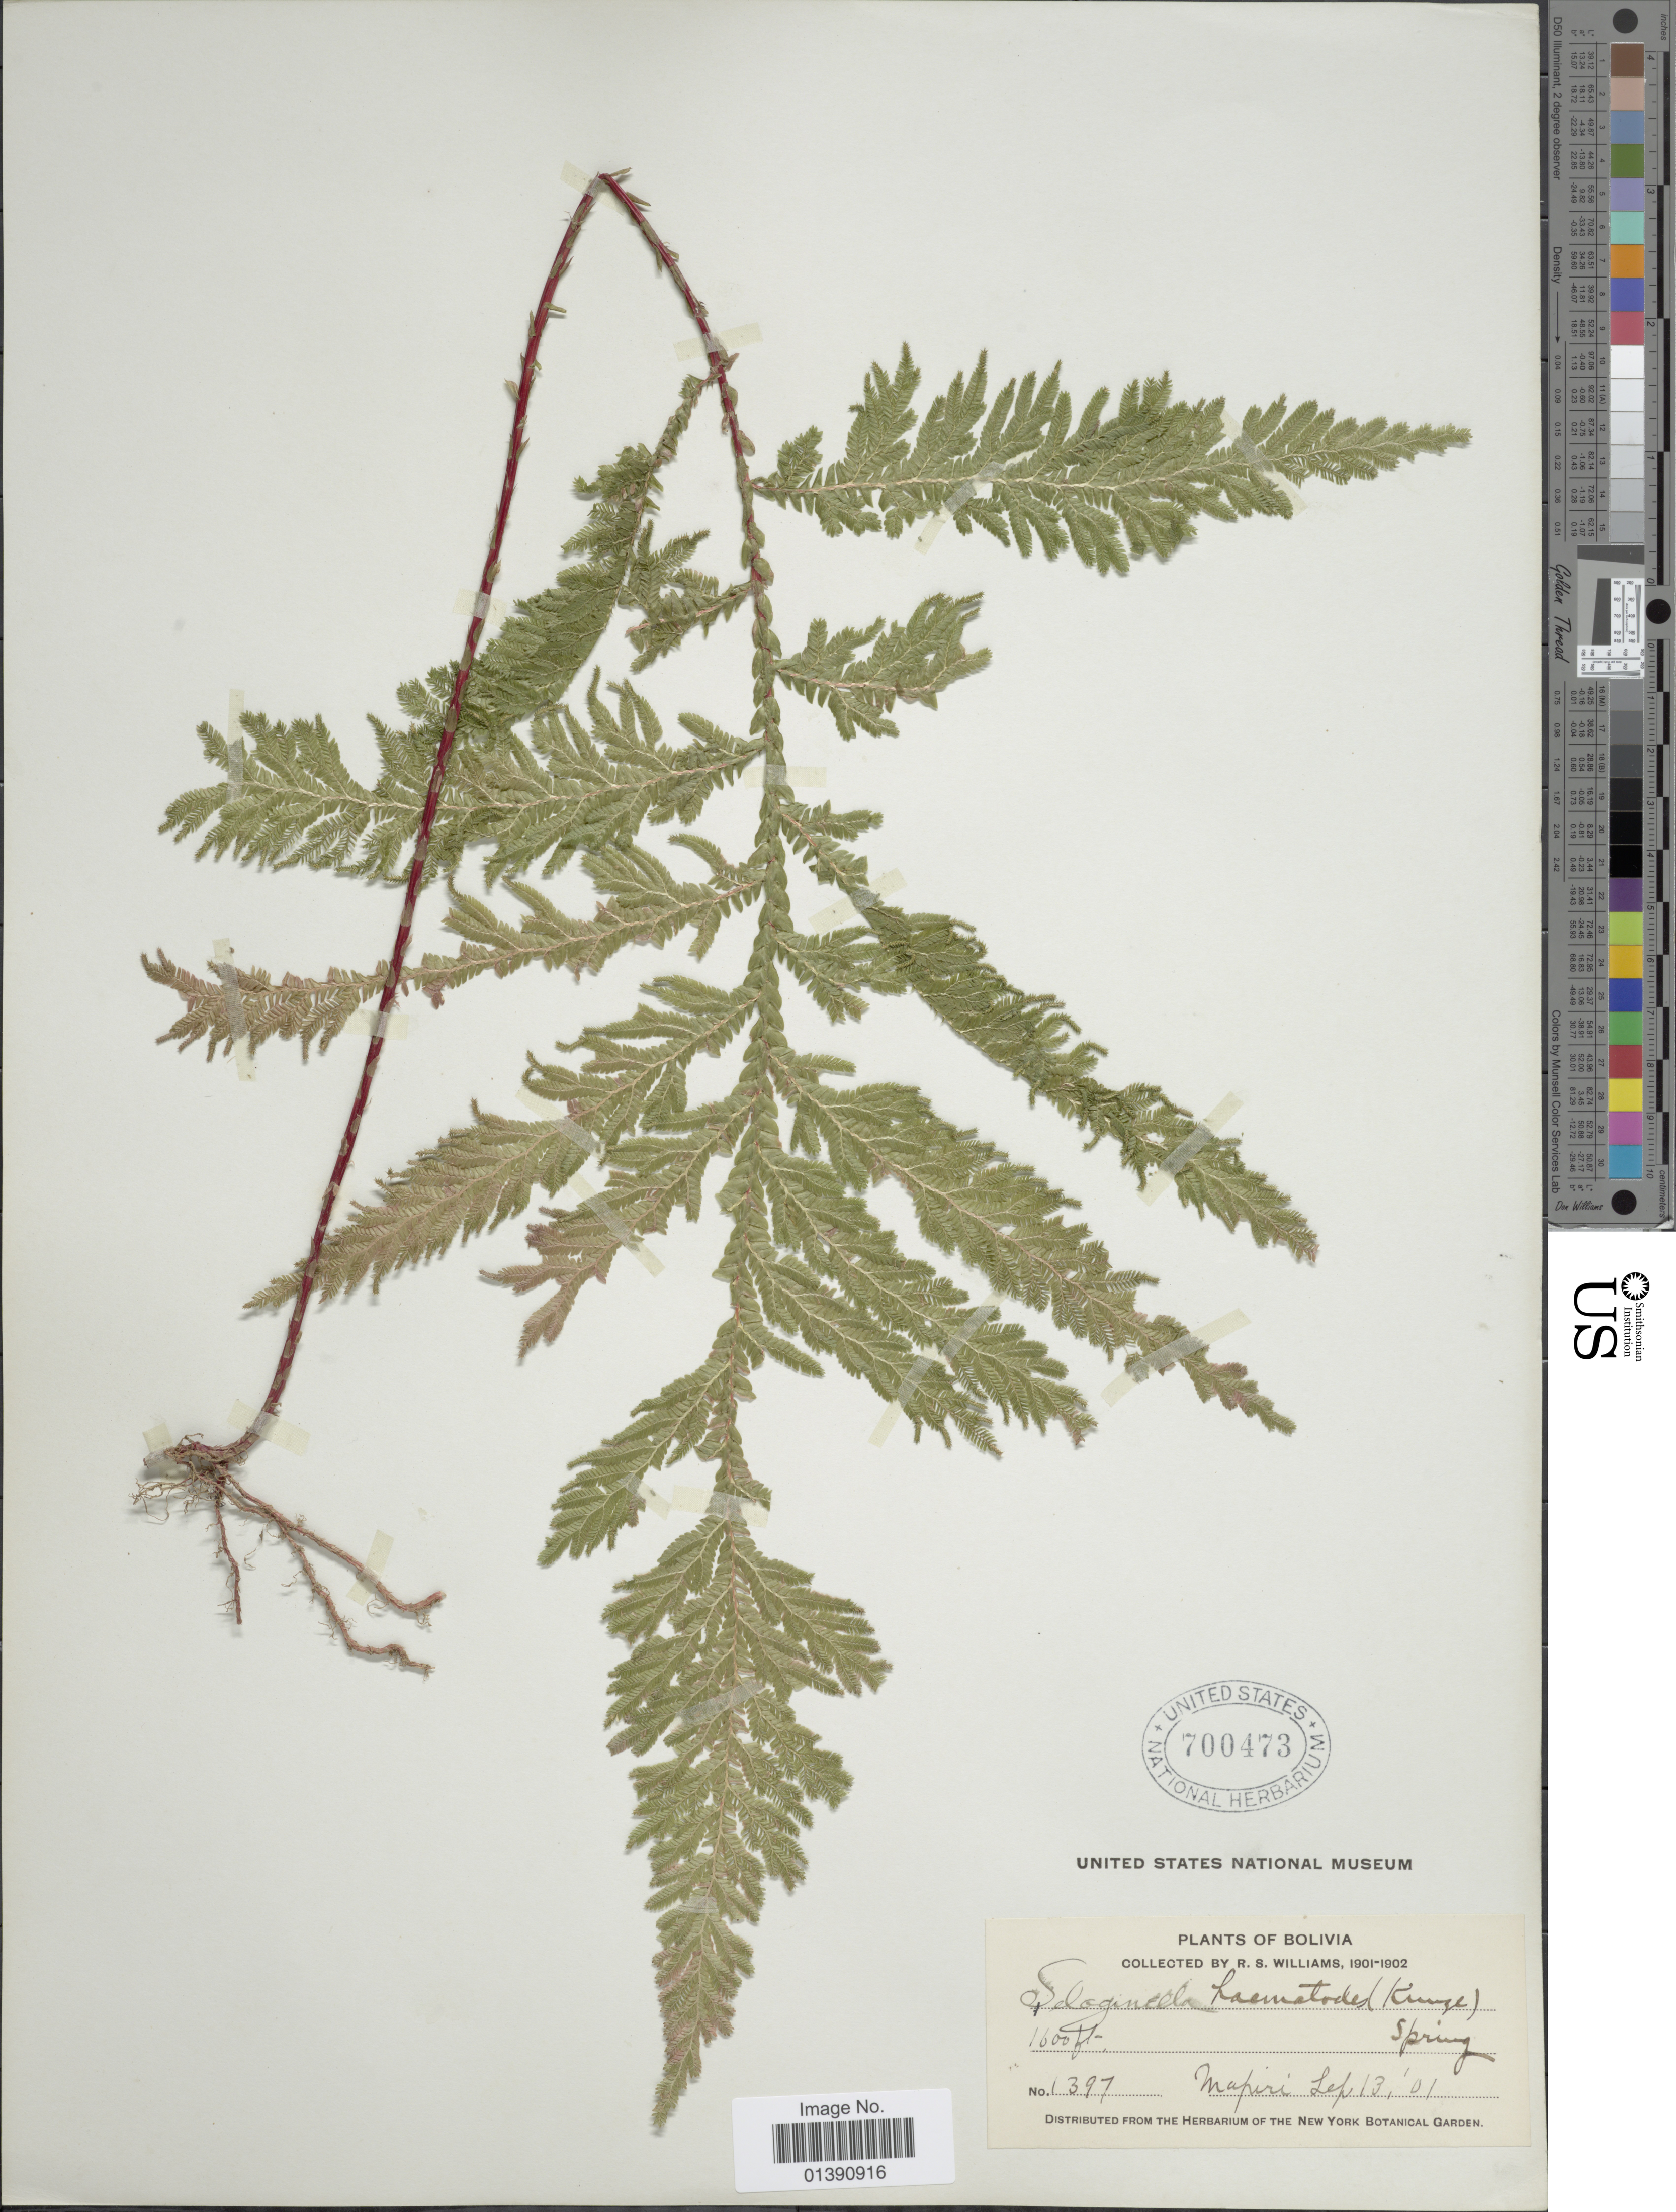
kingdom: Plantae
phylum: Tracheophyta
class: Lycopodiopsida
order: Selaginellales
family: Selaginellaceae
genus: Selaginella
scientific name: Selaginella haematodes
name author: (Kunze) Spring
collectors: R. S. Williams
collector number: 1397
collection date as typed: Sep 13, '01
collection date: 1901-09-13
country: Bolivia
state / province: La Páz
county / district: Larecaja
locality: Mapiri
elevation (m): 488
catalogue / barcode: US 700473